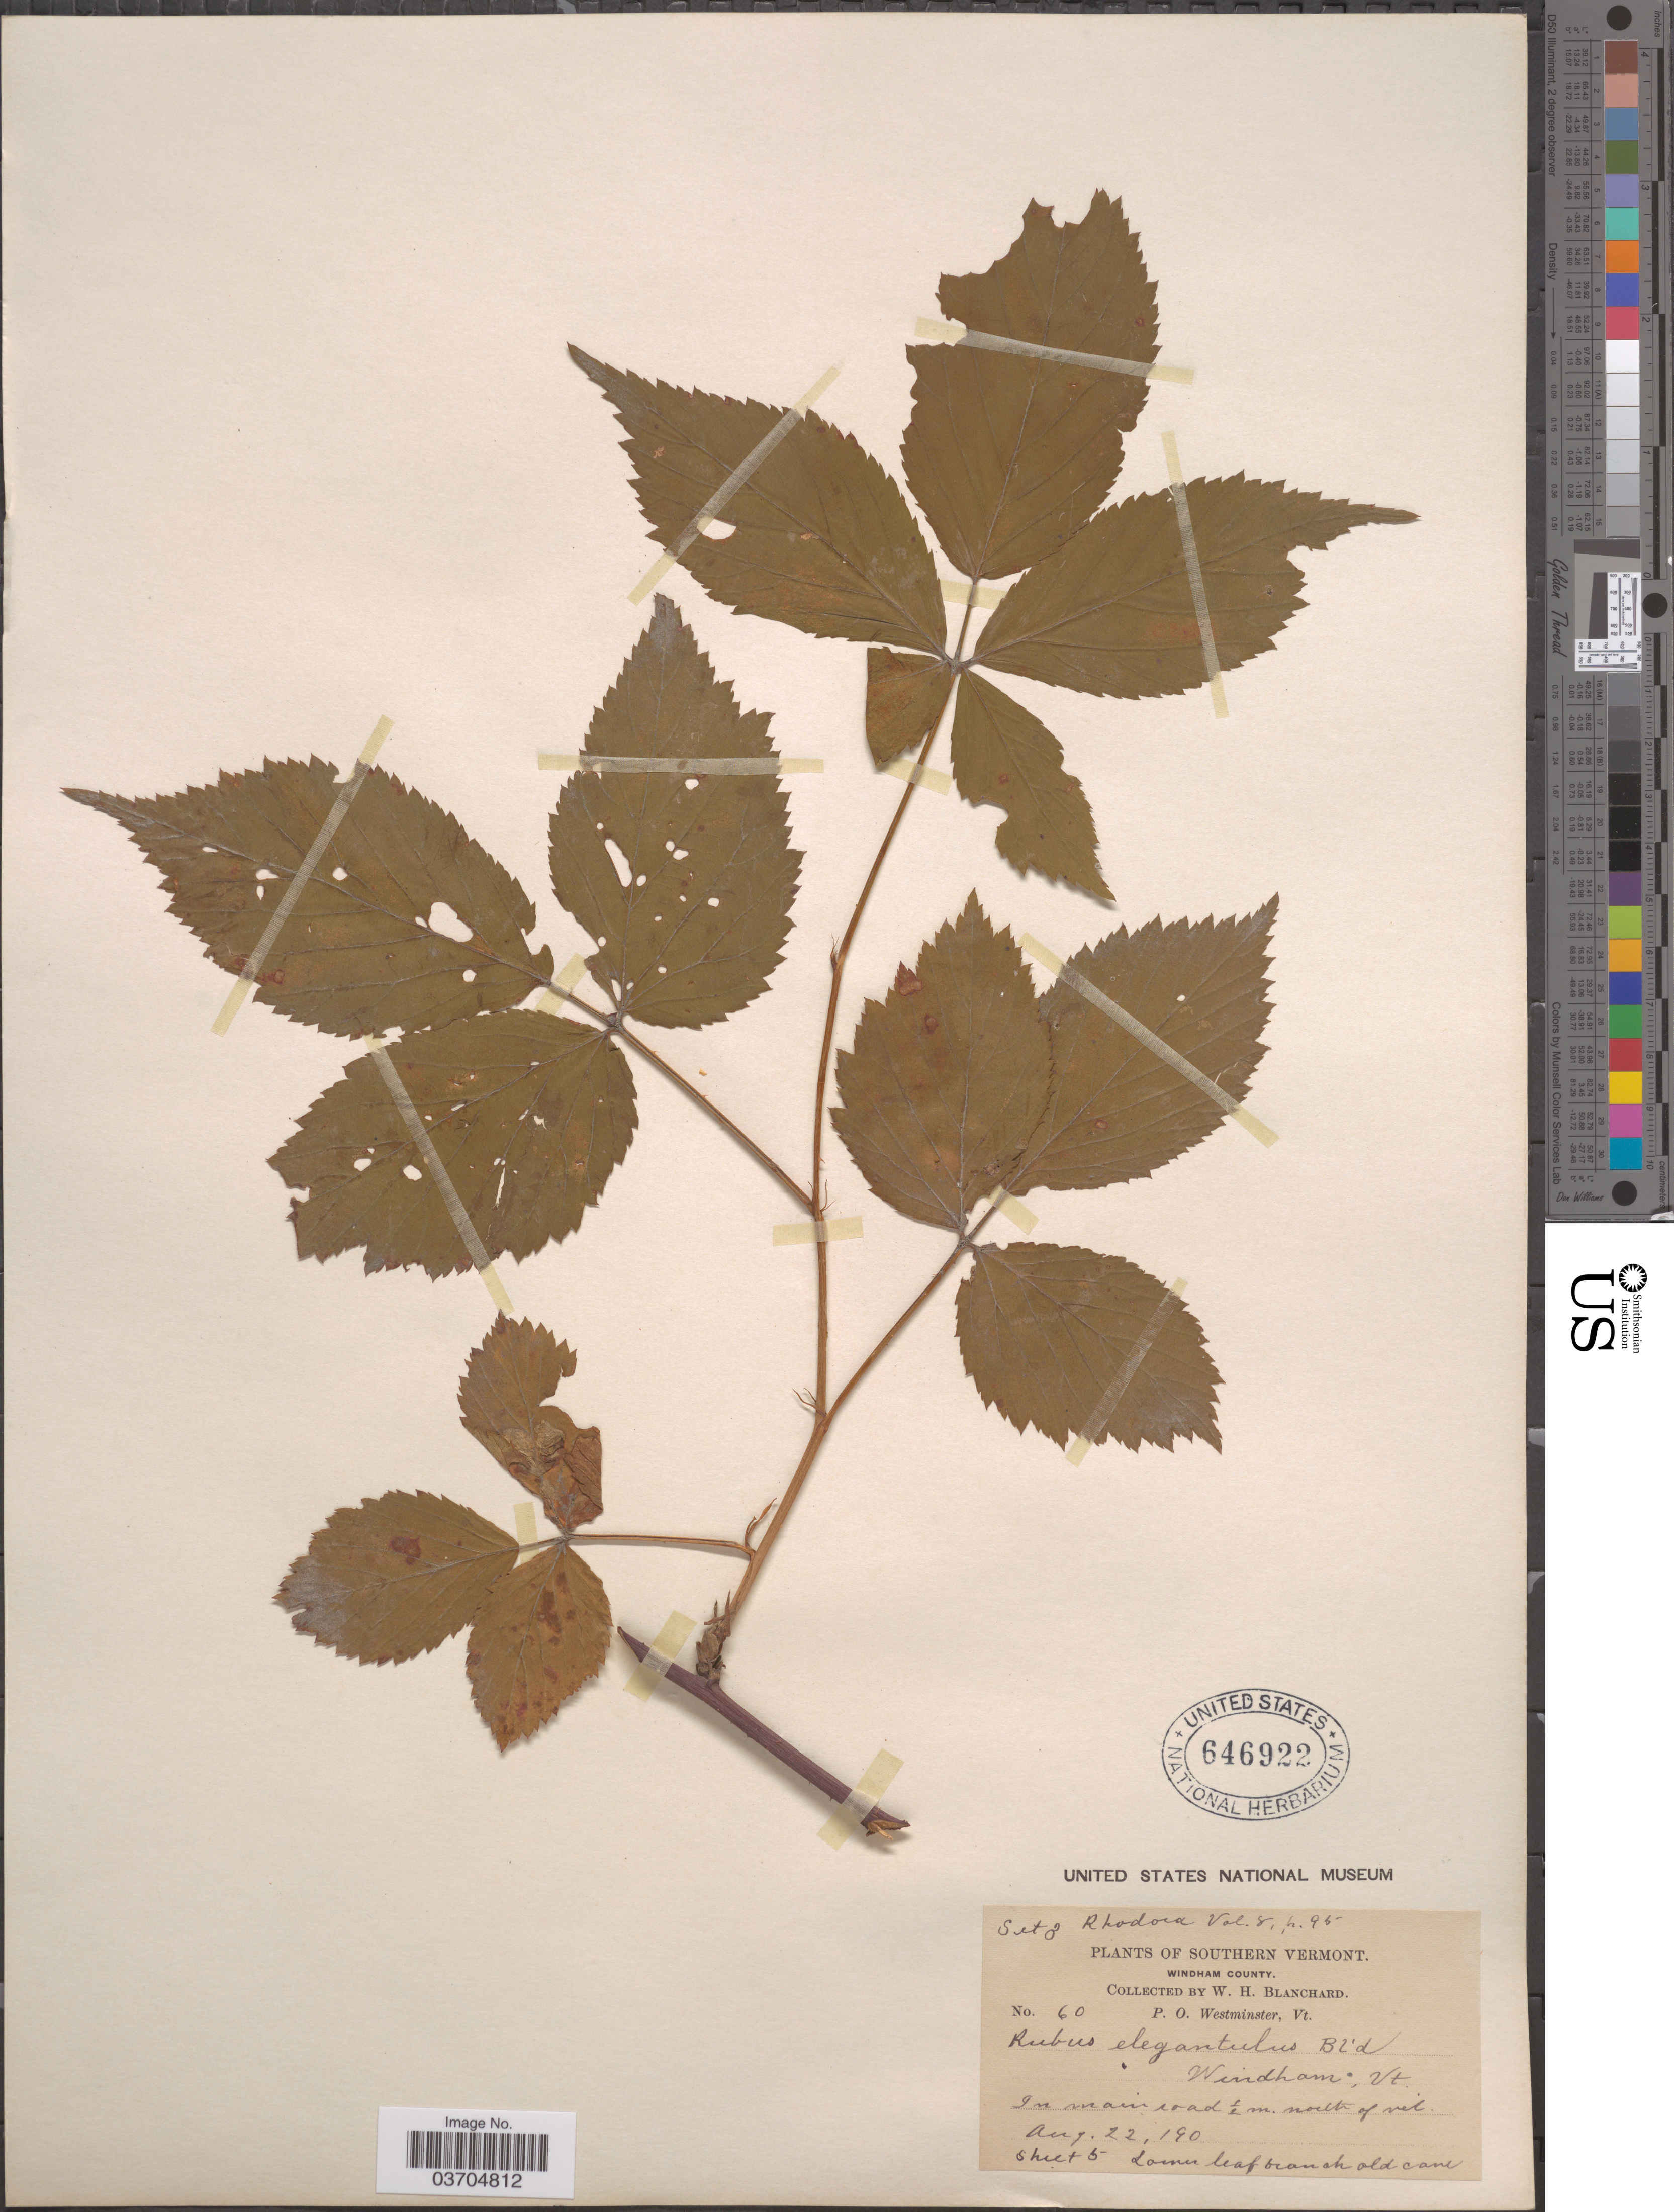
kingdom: Plantae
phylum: Tracheophyta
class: Magnoliopsida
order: Rosales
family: Rosaceae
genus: Rubus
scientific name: Rubus elegantulus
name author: Blanch.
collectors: W. H. Blanchard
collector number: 60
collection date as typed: Aug. 22 190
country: United States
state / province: Vermont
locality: Southern Vermont. Windham County. Windham. In main road ½ mile north of vil.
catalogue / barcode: US 646922